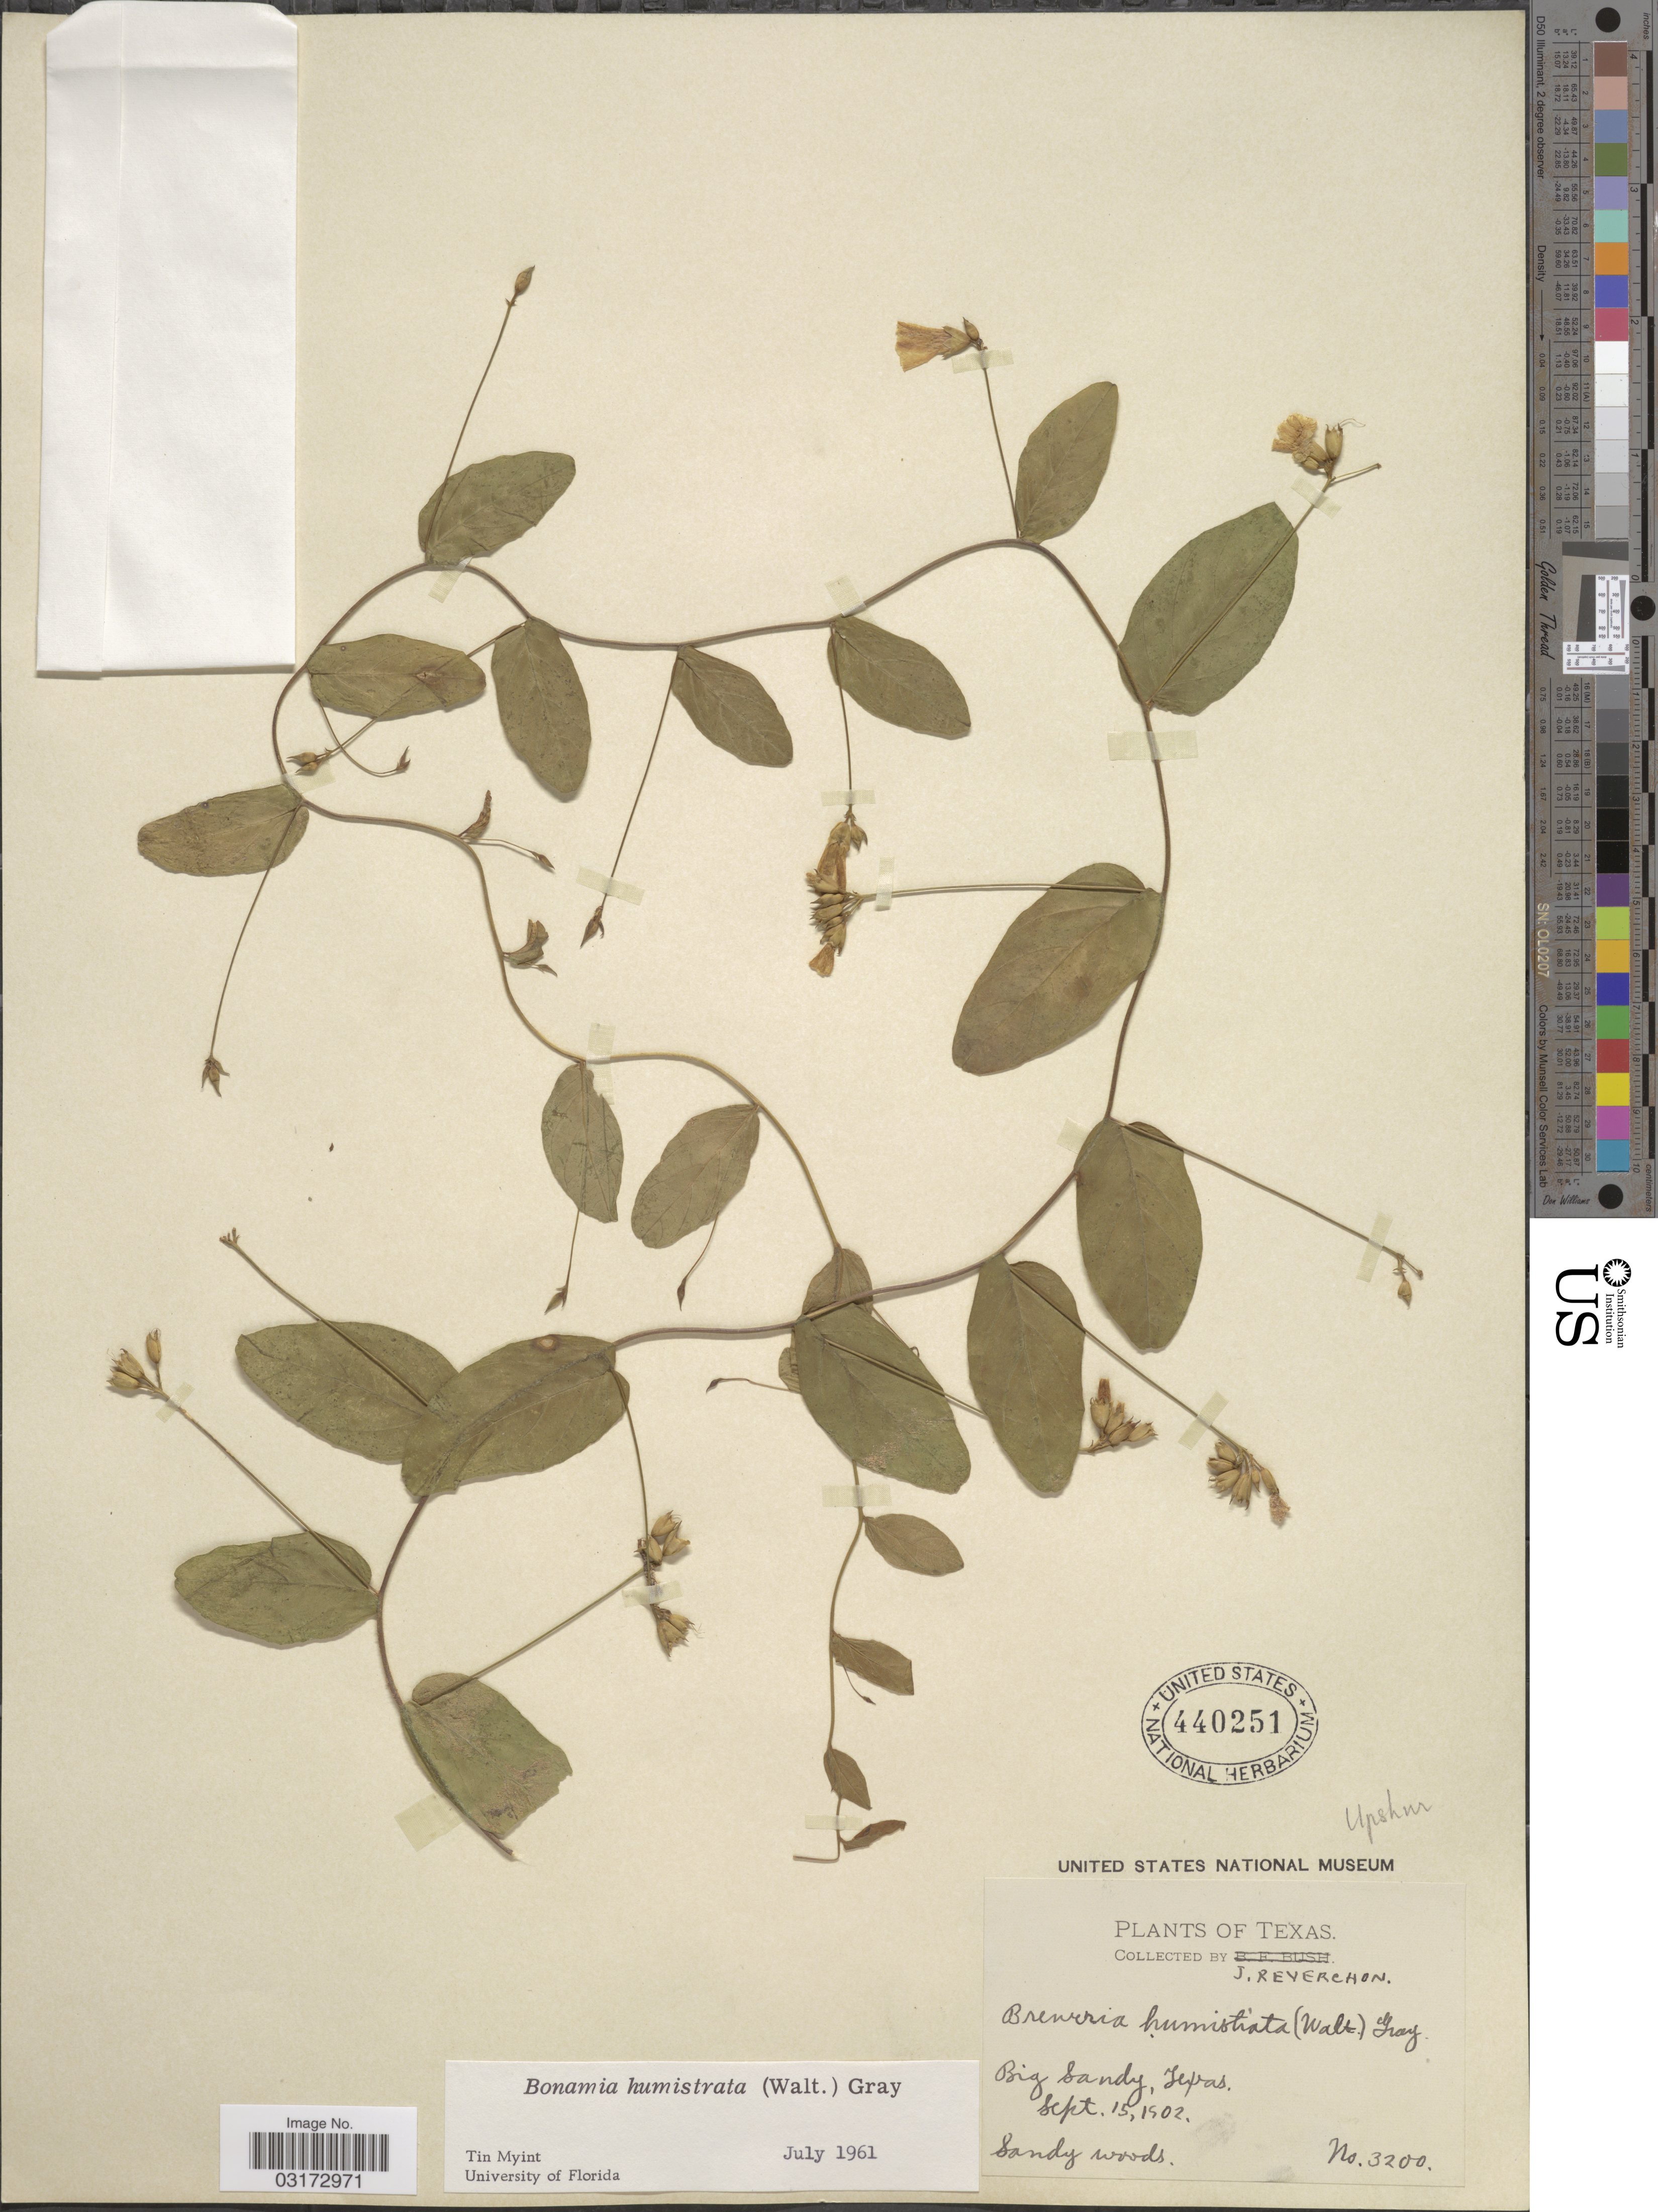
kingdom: Plantae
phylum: Tracheophyta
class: Magnoliopsida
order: Solanales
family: Convolvulaceae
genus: Stylisma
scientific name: Stylisma humistrata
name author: (Walter) Chapm.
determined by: Strong, Mark T., (BOT), Smithsonian Institution - National Museum of Natural History (UNITED STATES)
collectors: J. Reverchon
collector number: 3200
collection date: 1902-09-15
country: United States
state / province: Texas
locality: Big Sandy, Upshur.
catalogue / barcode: US 440251